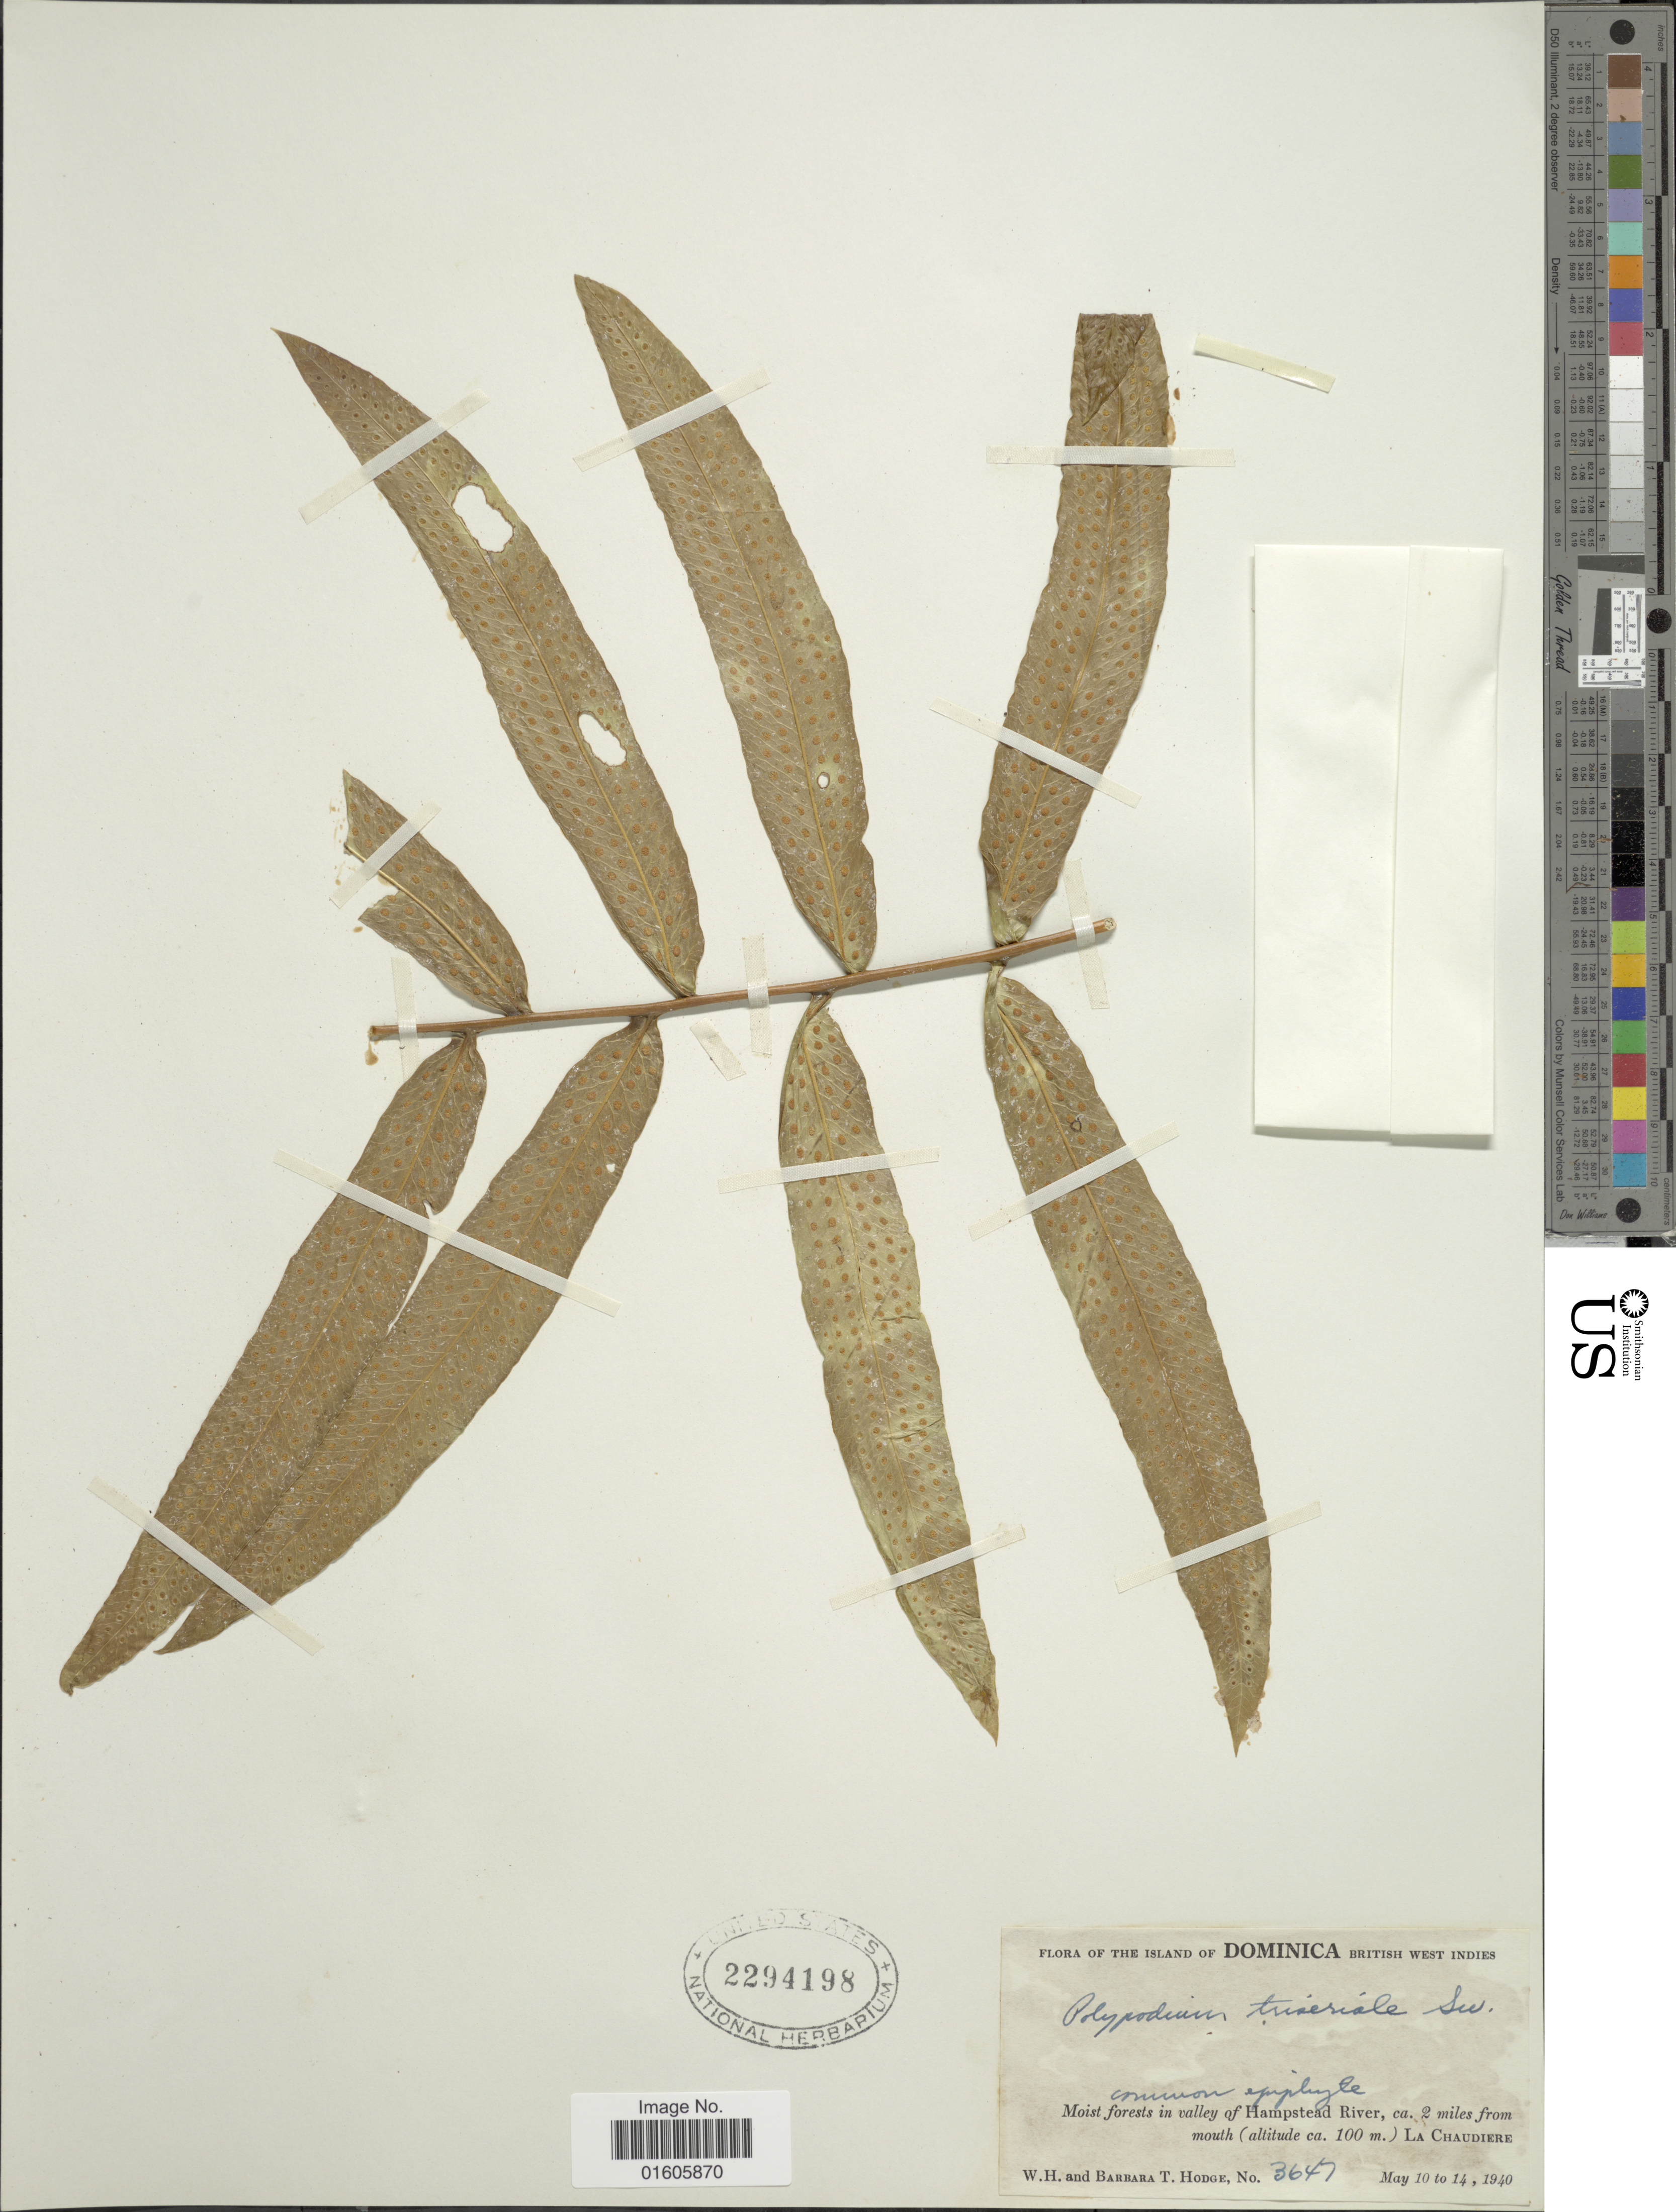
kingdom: Plantae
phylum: Tracheophyta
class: Polypodiopsida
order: Polypodiales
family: Polypodiaceae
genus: Serpocaulon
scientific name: Serpocaulon triseriale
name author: (Sw.) A.R. Sm.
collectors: W. Hodge & B. Hodge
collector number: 3647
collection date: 1940-05-10/1940-05-14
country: Dominica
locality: Island of Dominica British West Indies. Moist forests in valley of Hampstead River, ca. 2 miles from mouth La Chaudiere.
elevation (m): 100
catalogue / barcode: US 2294198